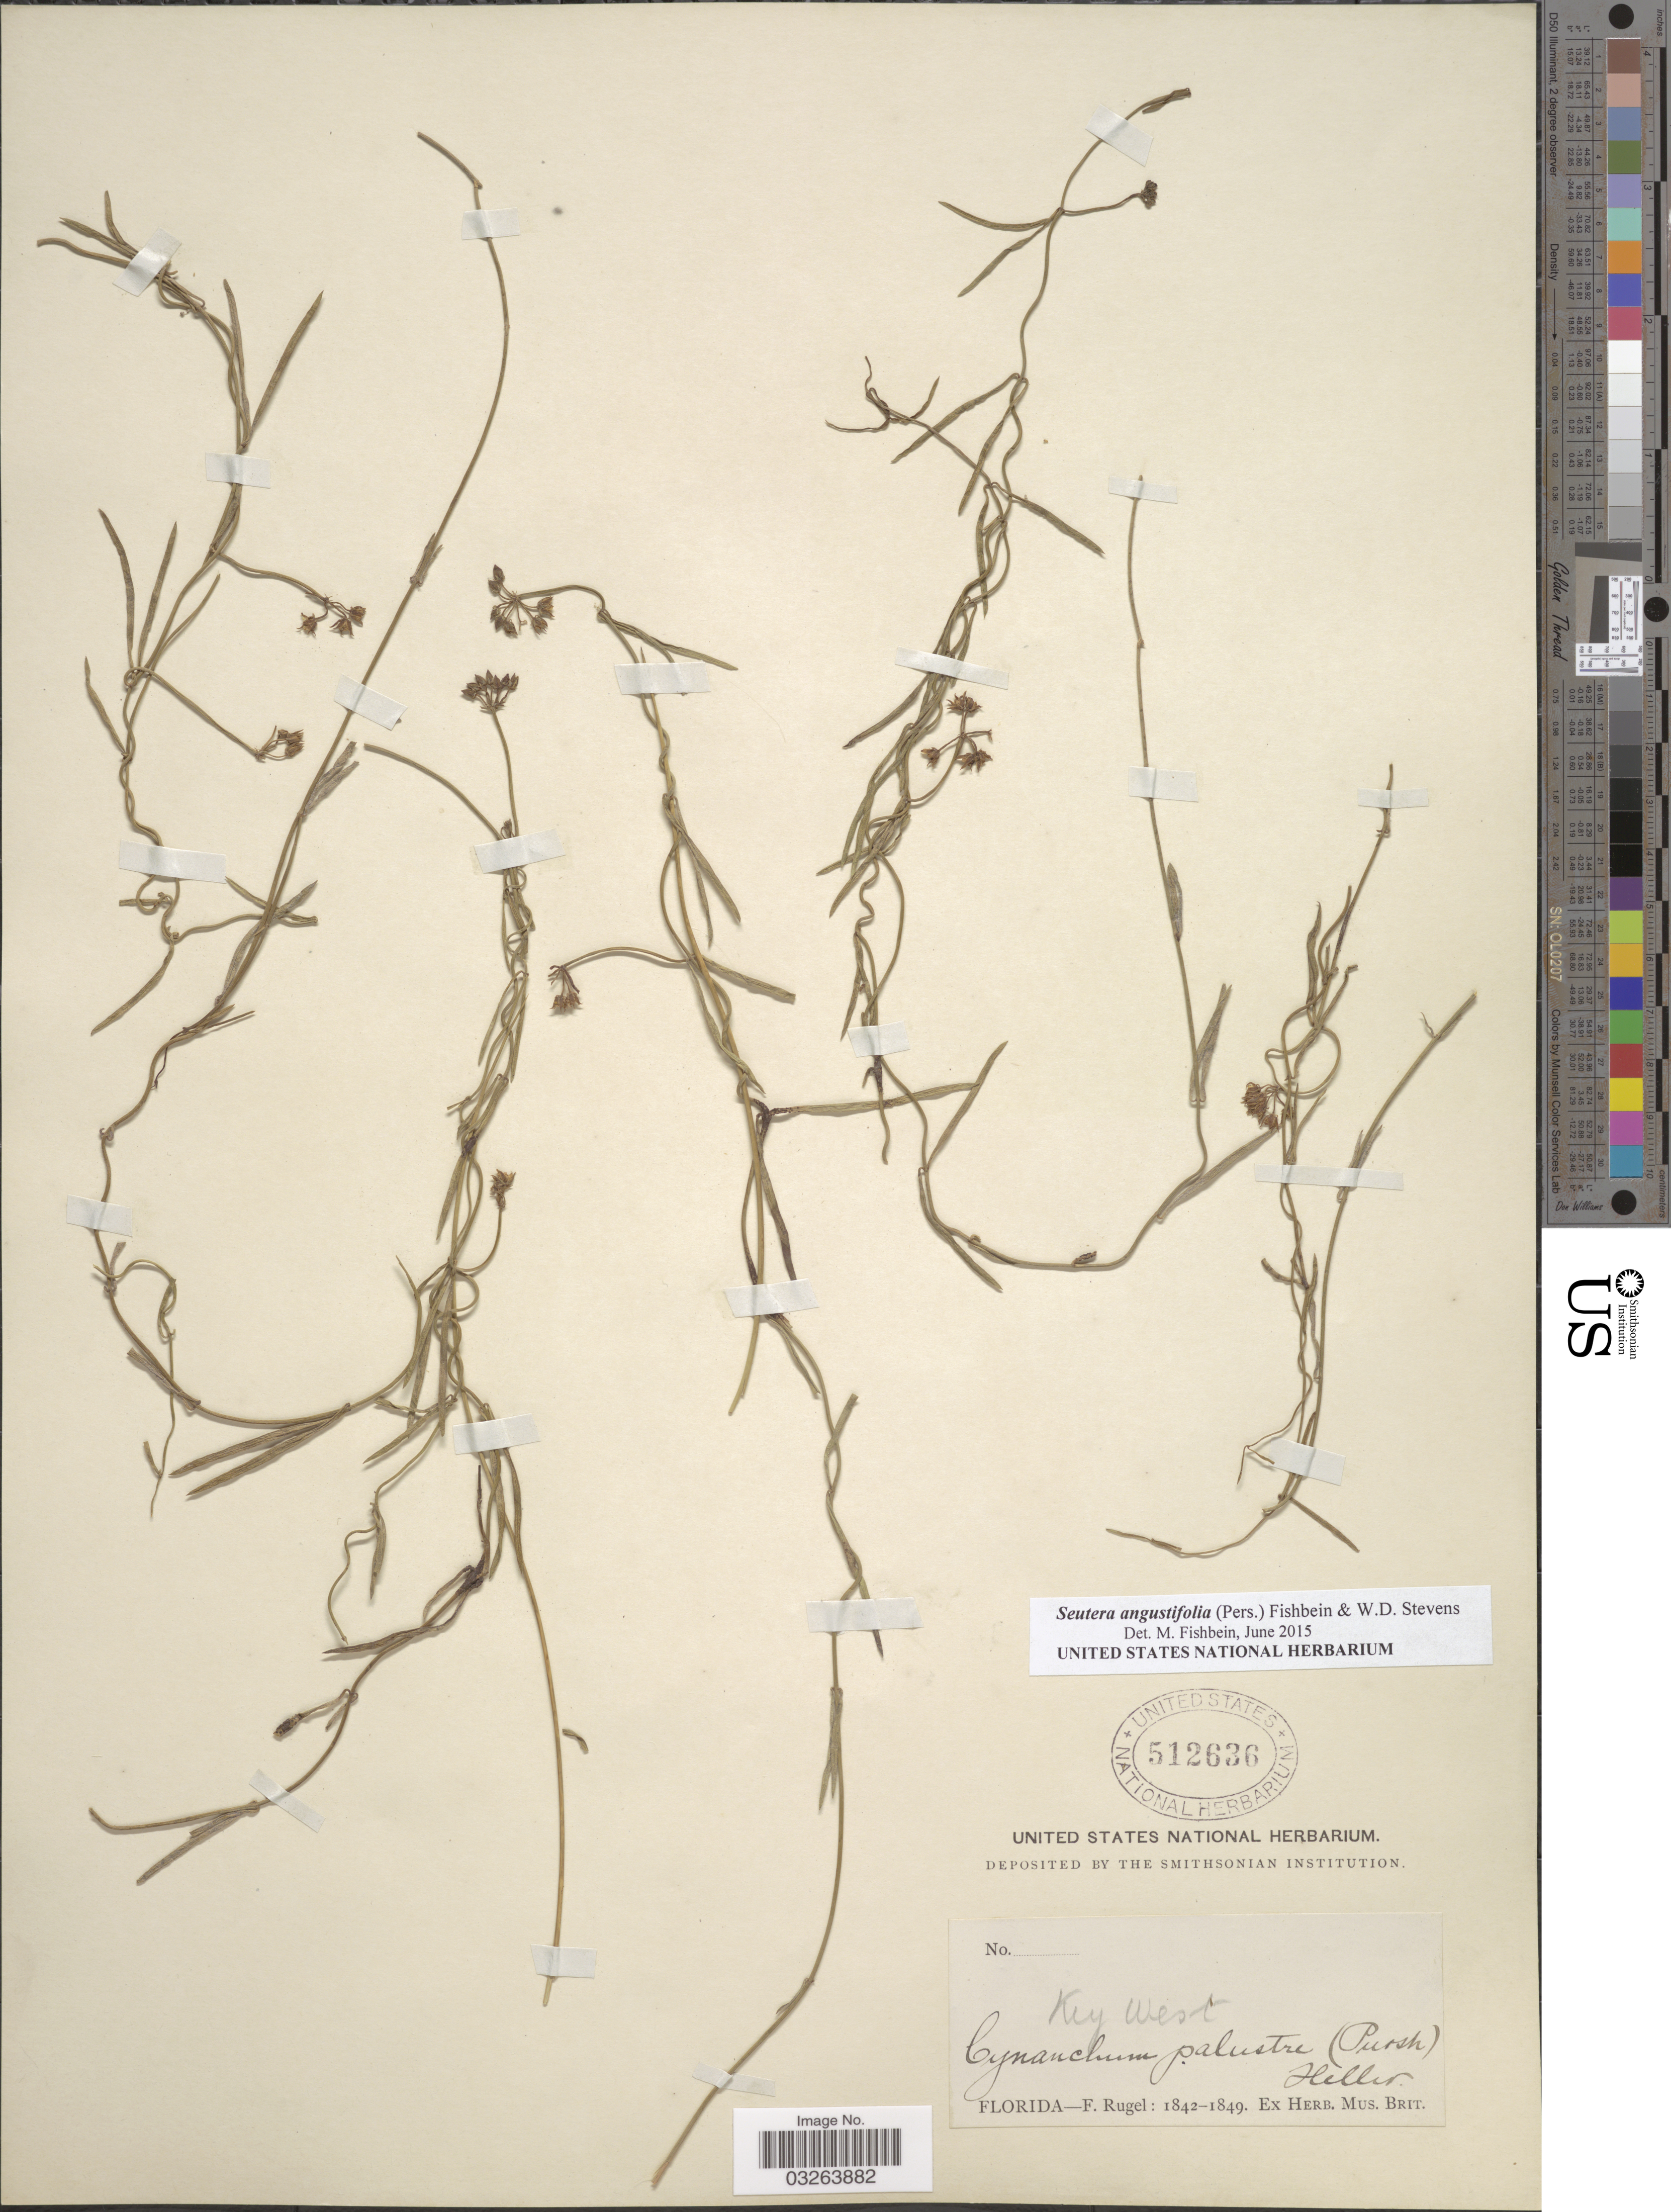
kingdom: Plantae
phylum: Tracheophyta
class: Magnoliopsida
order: Gentianales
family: Apocynaceae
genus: Seutera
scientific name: Seutera angustifolia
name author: Fishbein & W.D. Stevens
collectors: F. Rugel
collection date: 1842/1849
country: United States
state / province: Florida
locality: Key West.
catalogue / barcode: US 512636